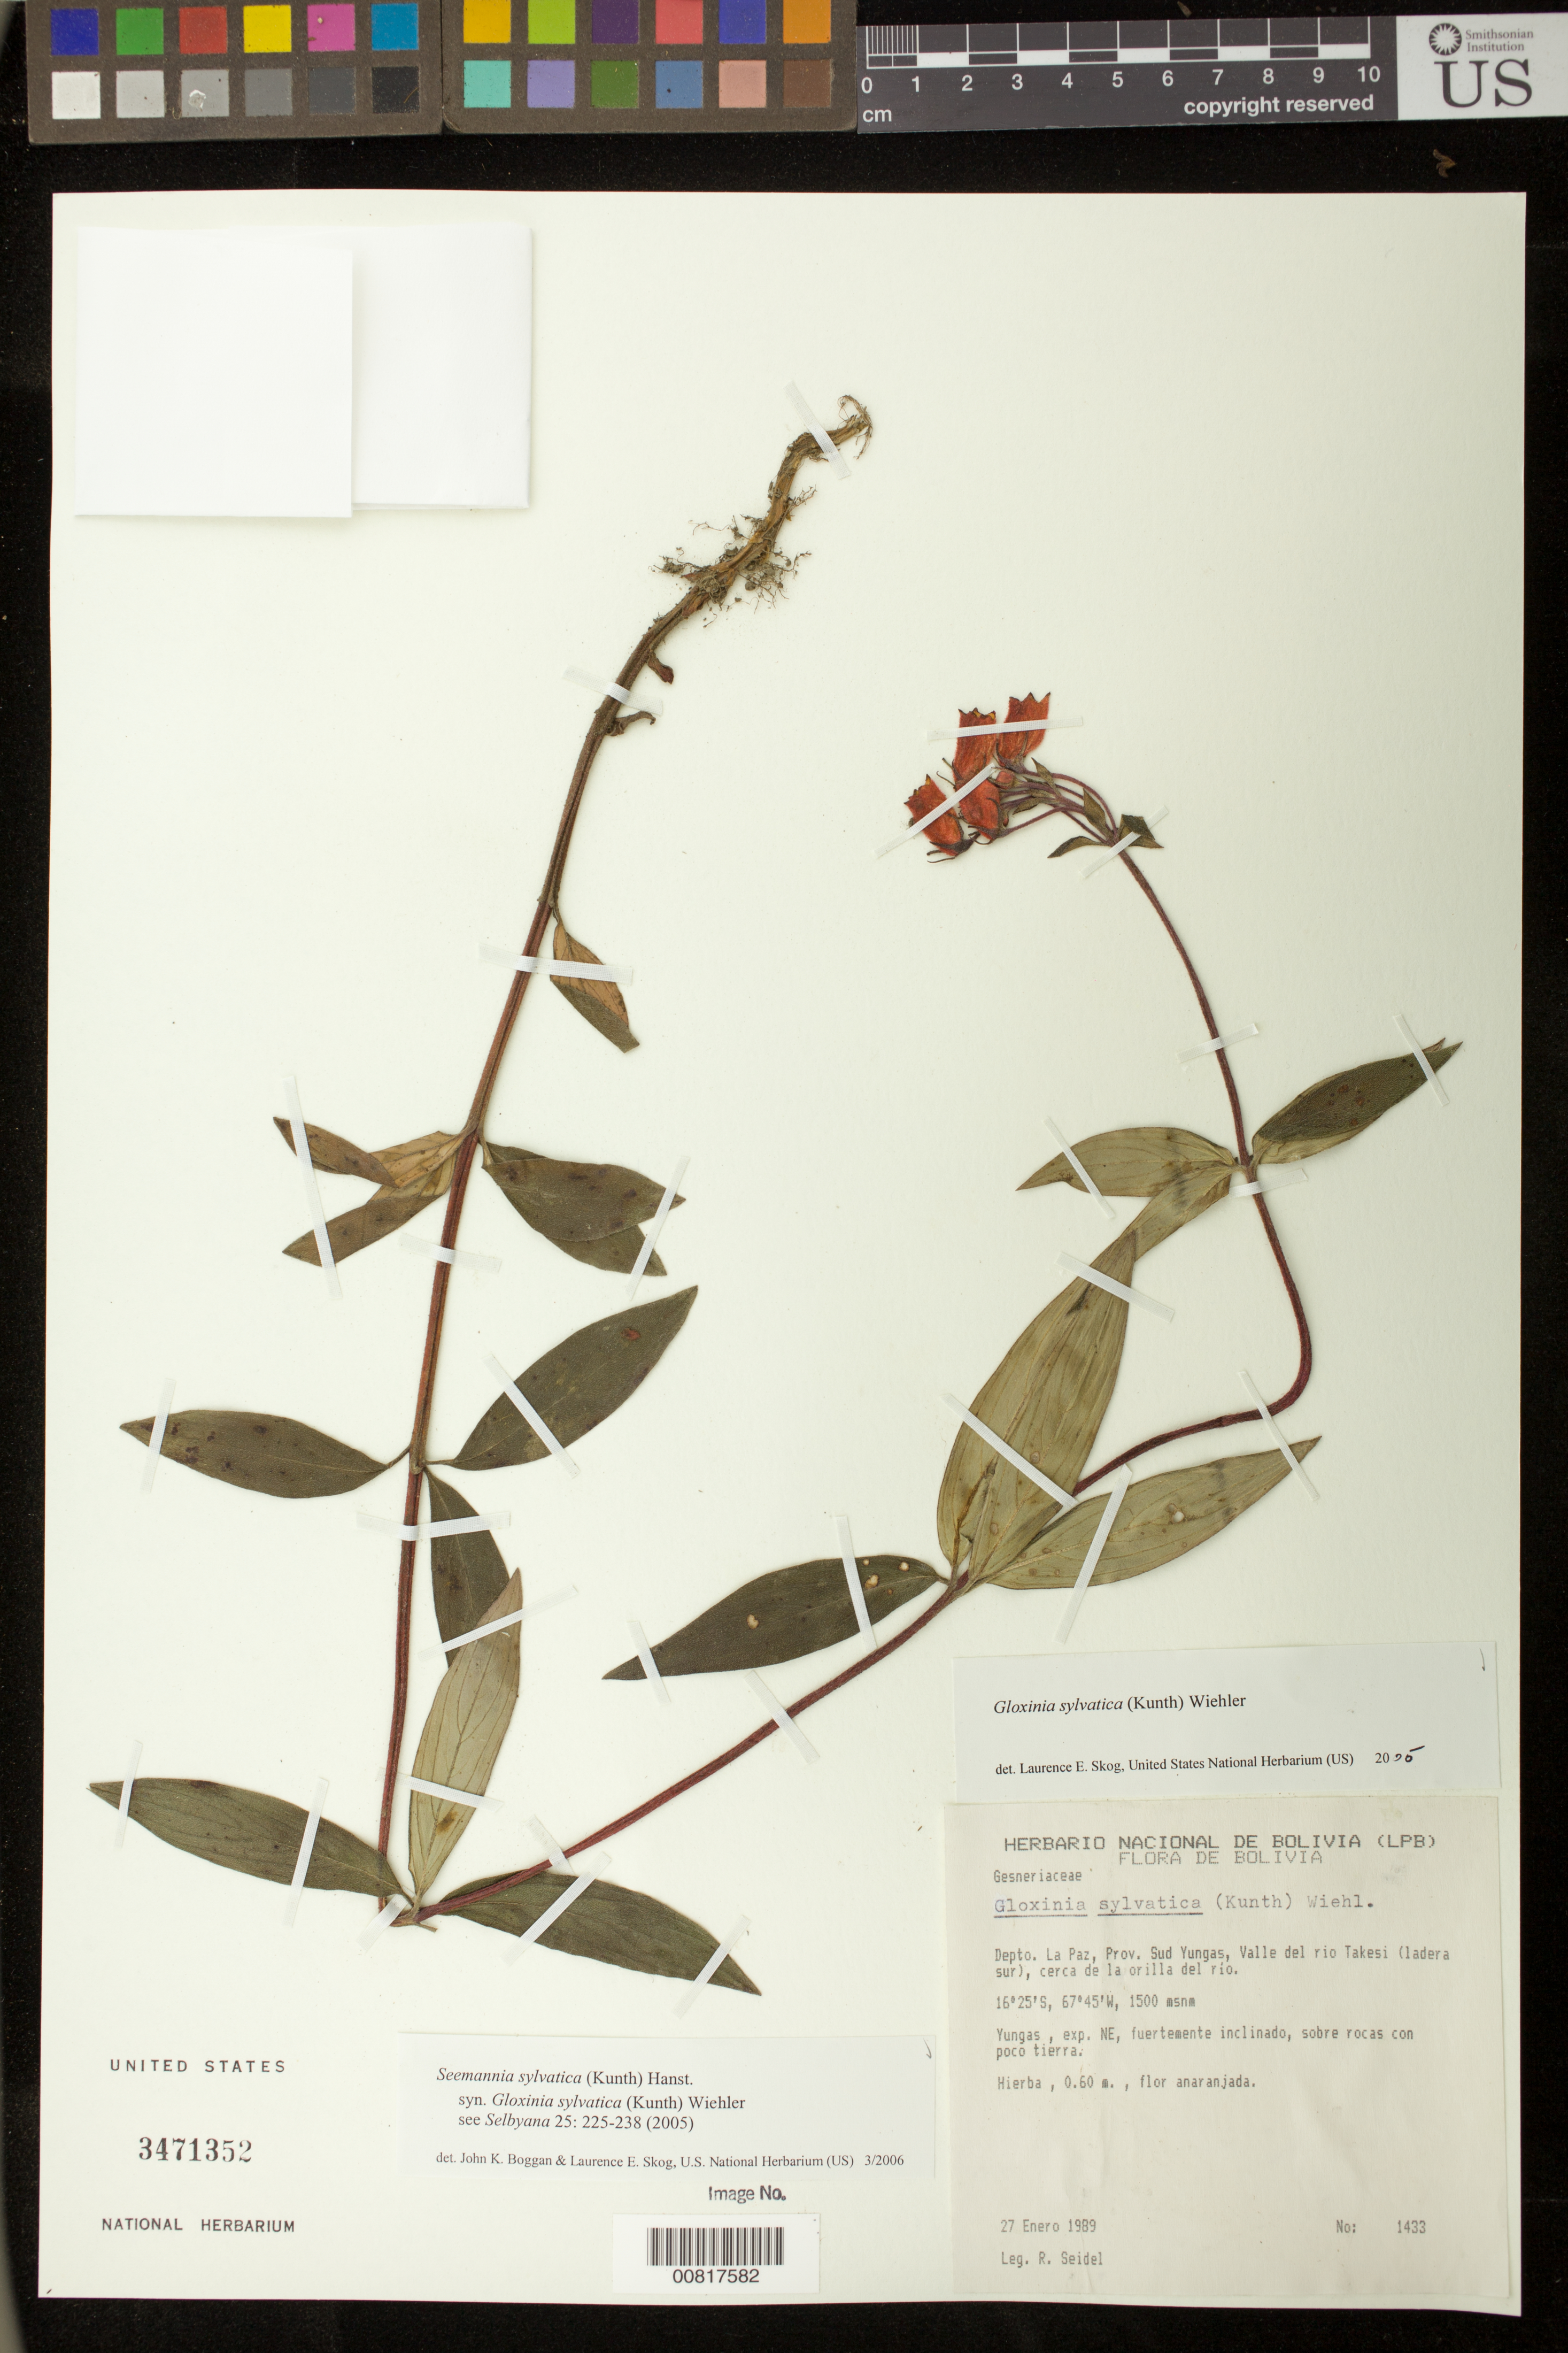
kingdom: Plantae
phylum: Tracheophyta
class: Magnoliopsida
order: Lamiales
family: Gesneriaceae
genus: Seemannia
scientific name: Seemannia sylvatica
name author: (Kunth) Hanst.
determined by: Boggan, J. K.; Skog, L. E.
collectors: R. Seidel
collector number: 1433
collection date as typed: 27 Jan 1989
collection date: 1989-01-27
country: Bolivia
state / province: La Paz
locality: Depto. La Paz, Prov. Sud Yungas, Valle del rio Takesi (ladera sur), cerca de la orilla del rio.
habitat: Yungas, exp. NE, fuertemente inclinado, sobre rocas con poco tierra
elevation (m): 1500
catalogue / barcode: US 3471352